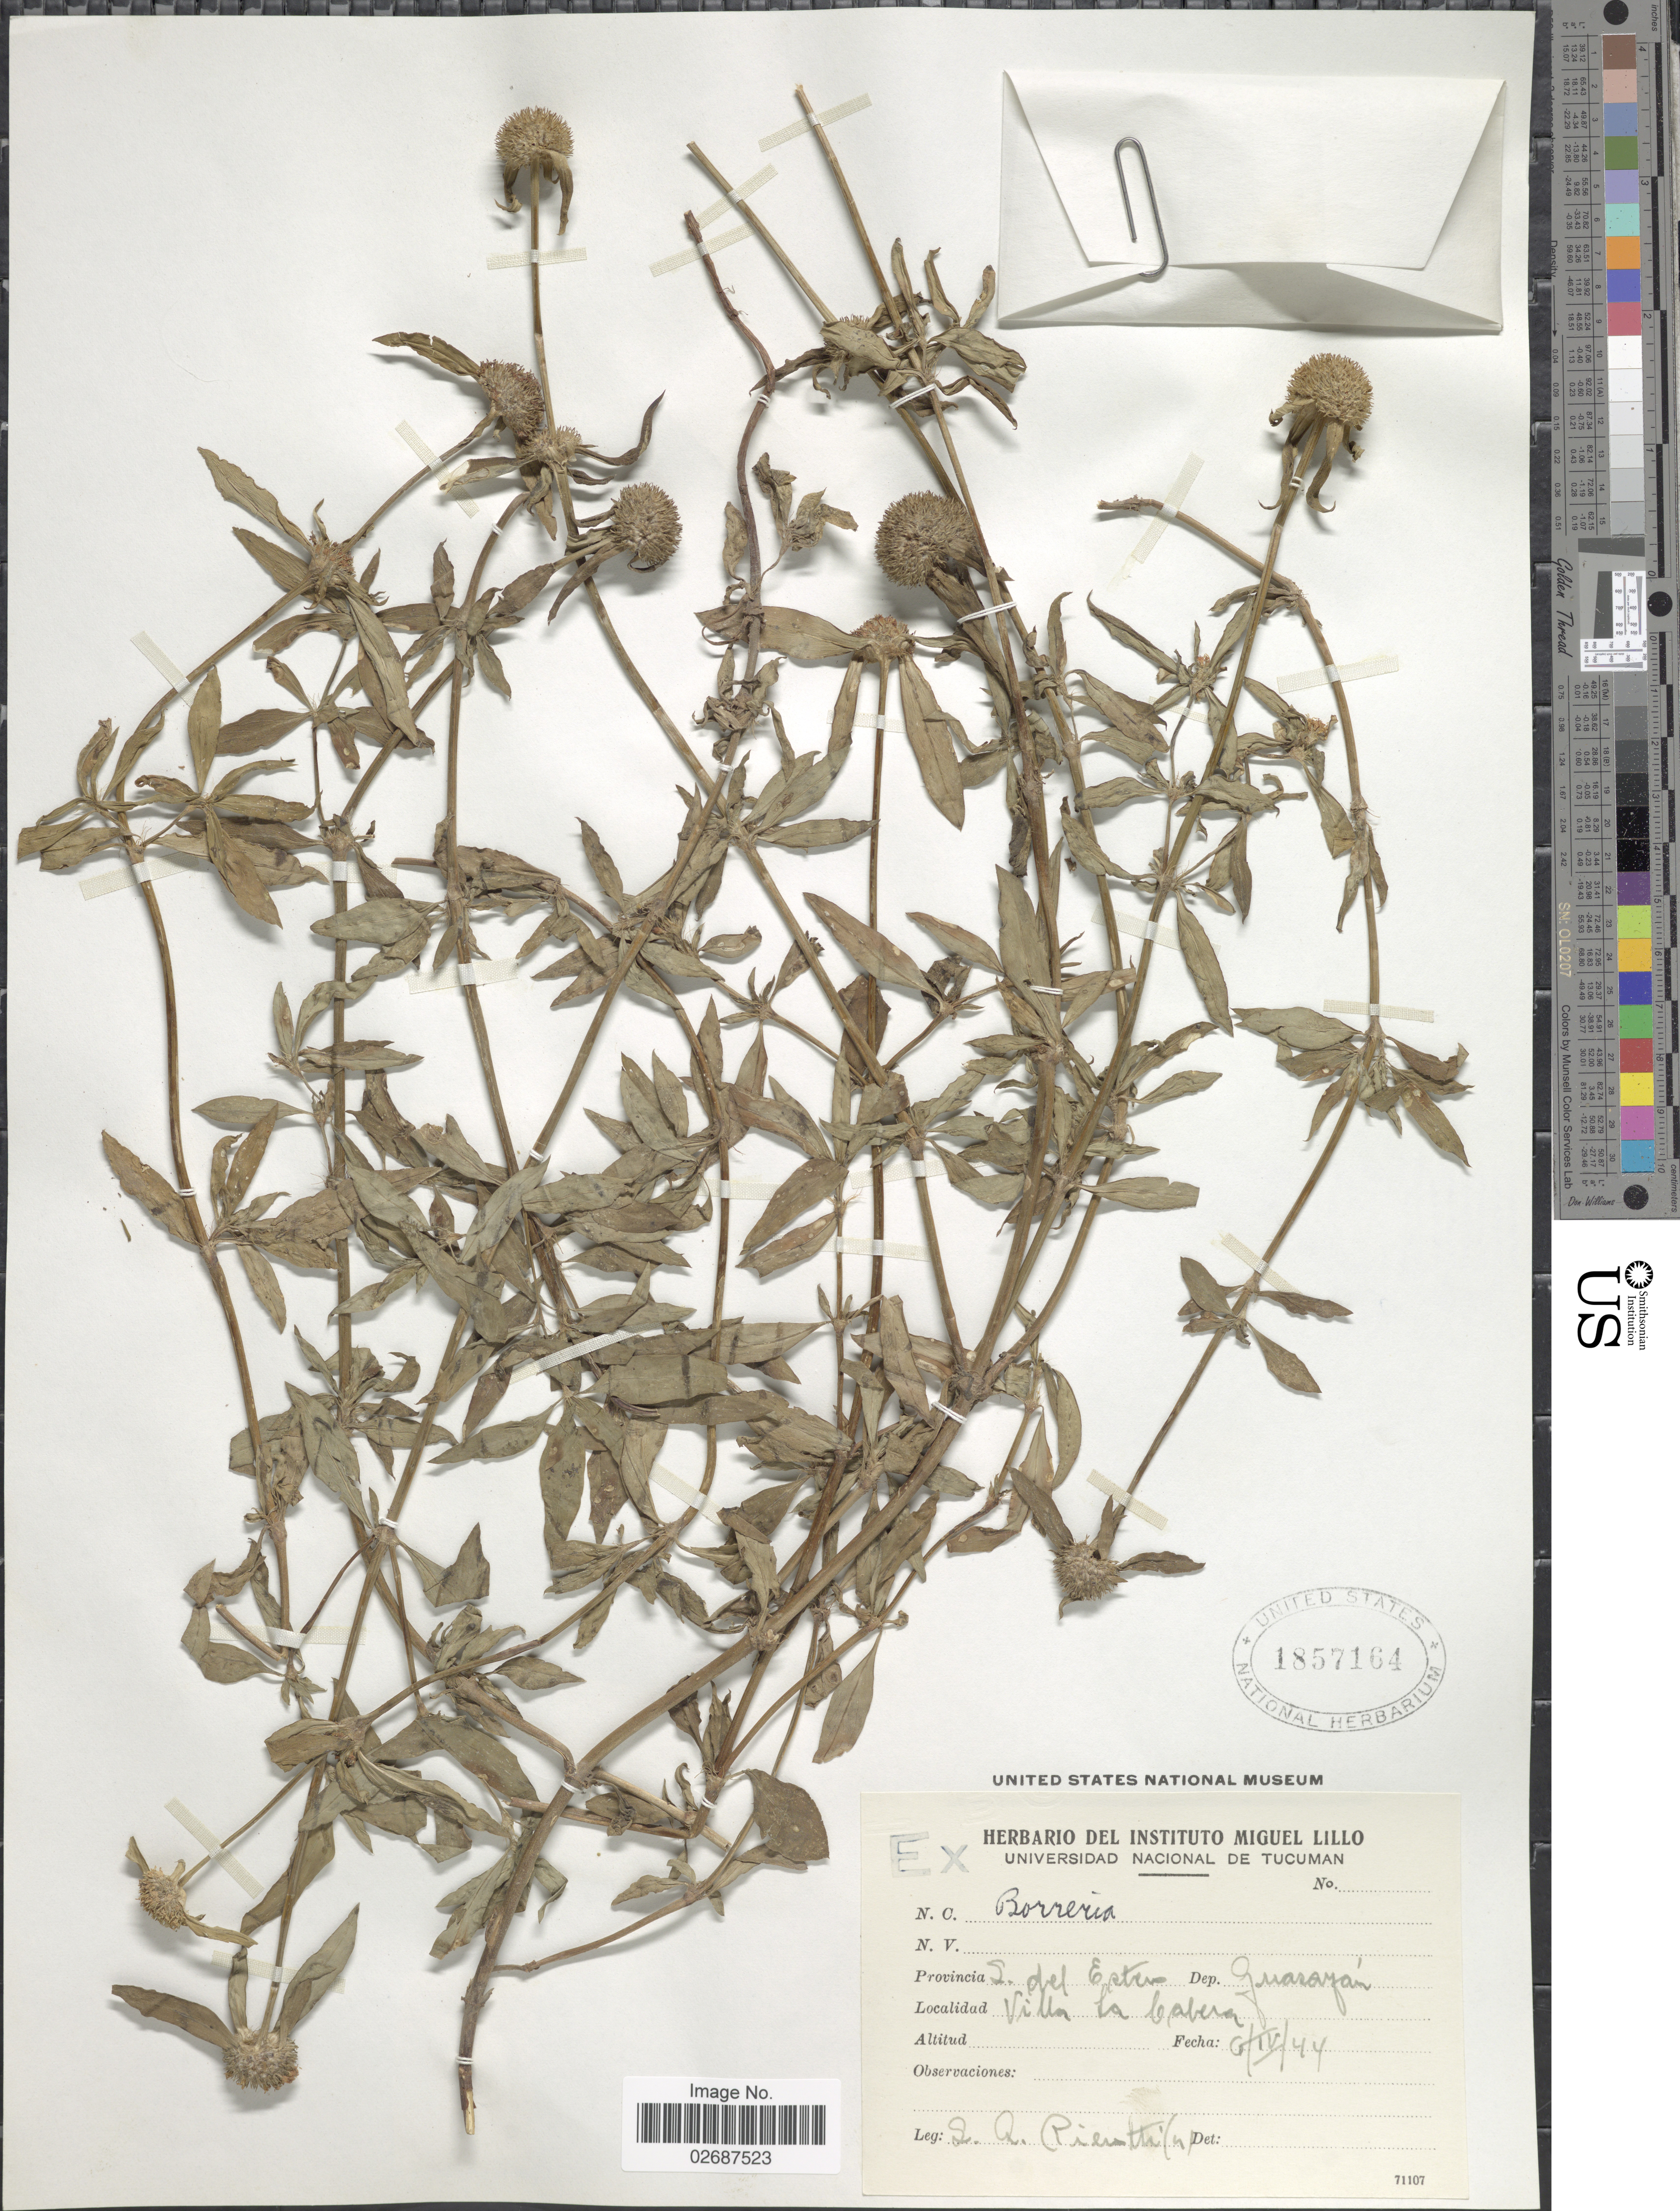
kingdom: Plantae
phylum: Tracheophyta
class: Magnoliopsida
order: Gentianales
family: Rubiaceae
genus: Borreria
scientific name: Borreria sp.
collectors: S. A. Pierotti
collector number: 4?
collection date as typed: Transcribed d/m/y: 6/4/44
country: Argentina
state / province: Santiago del Estero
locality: S. del Estero, Dep. Guarayan, Villa la Cabera.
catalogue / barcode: US 1857164